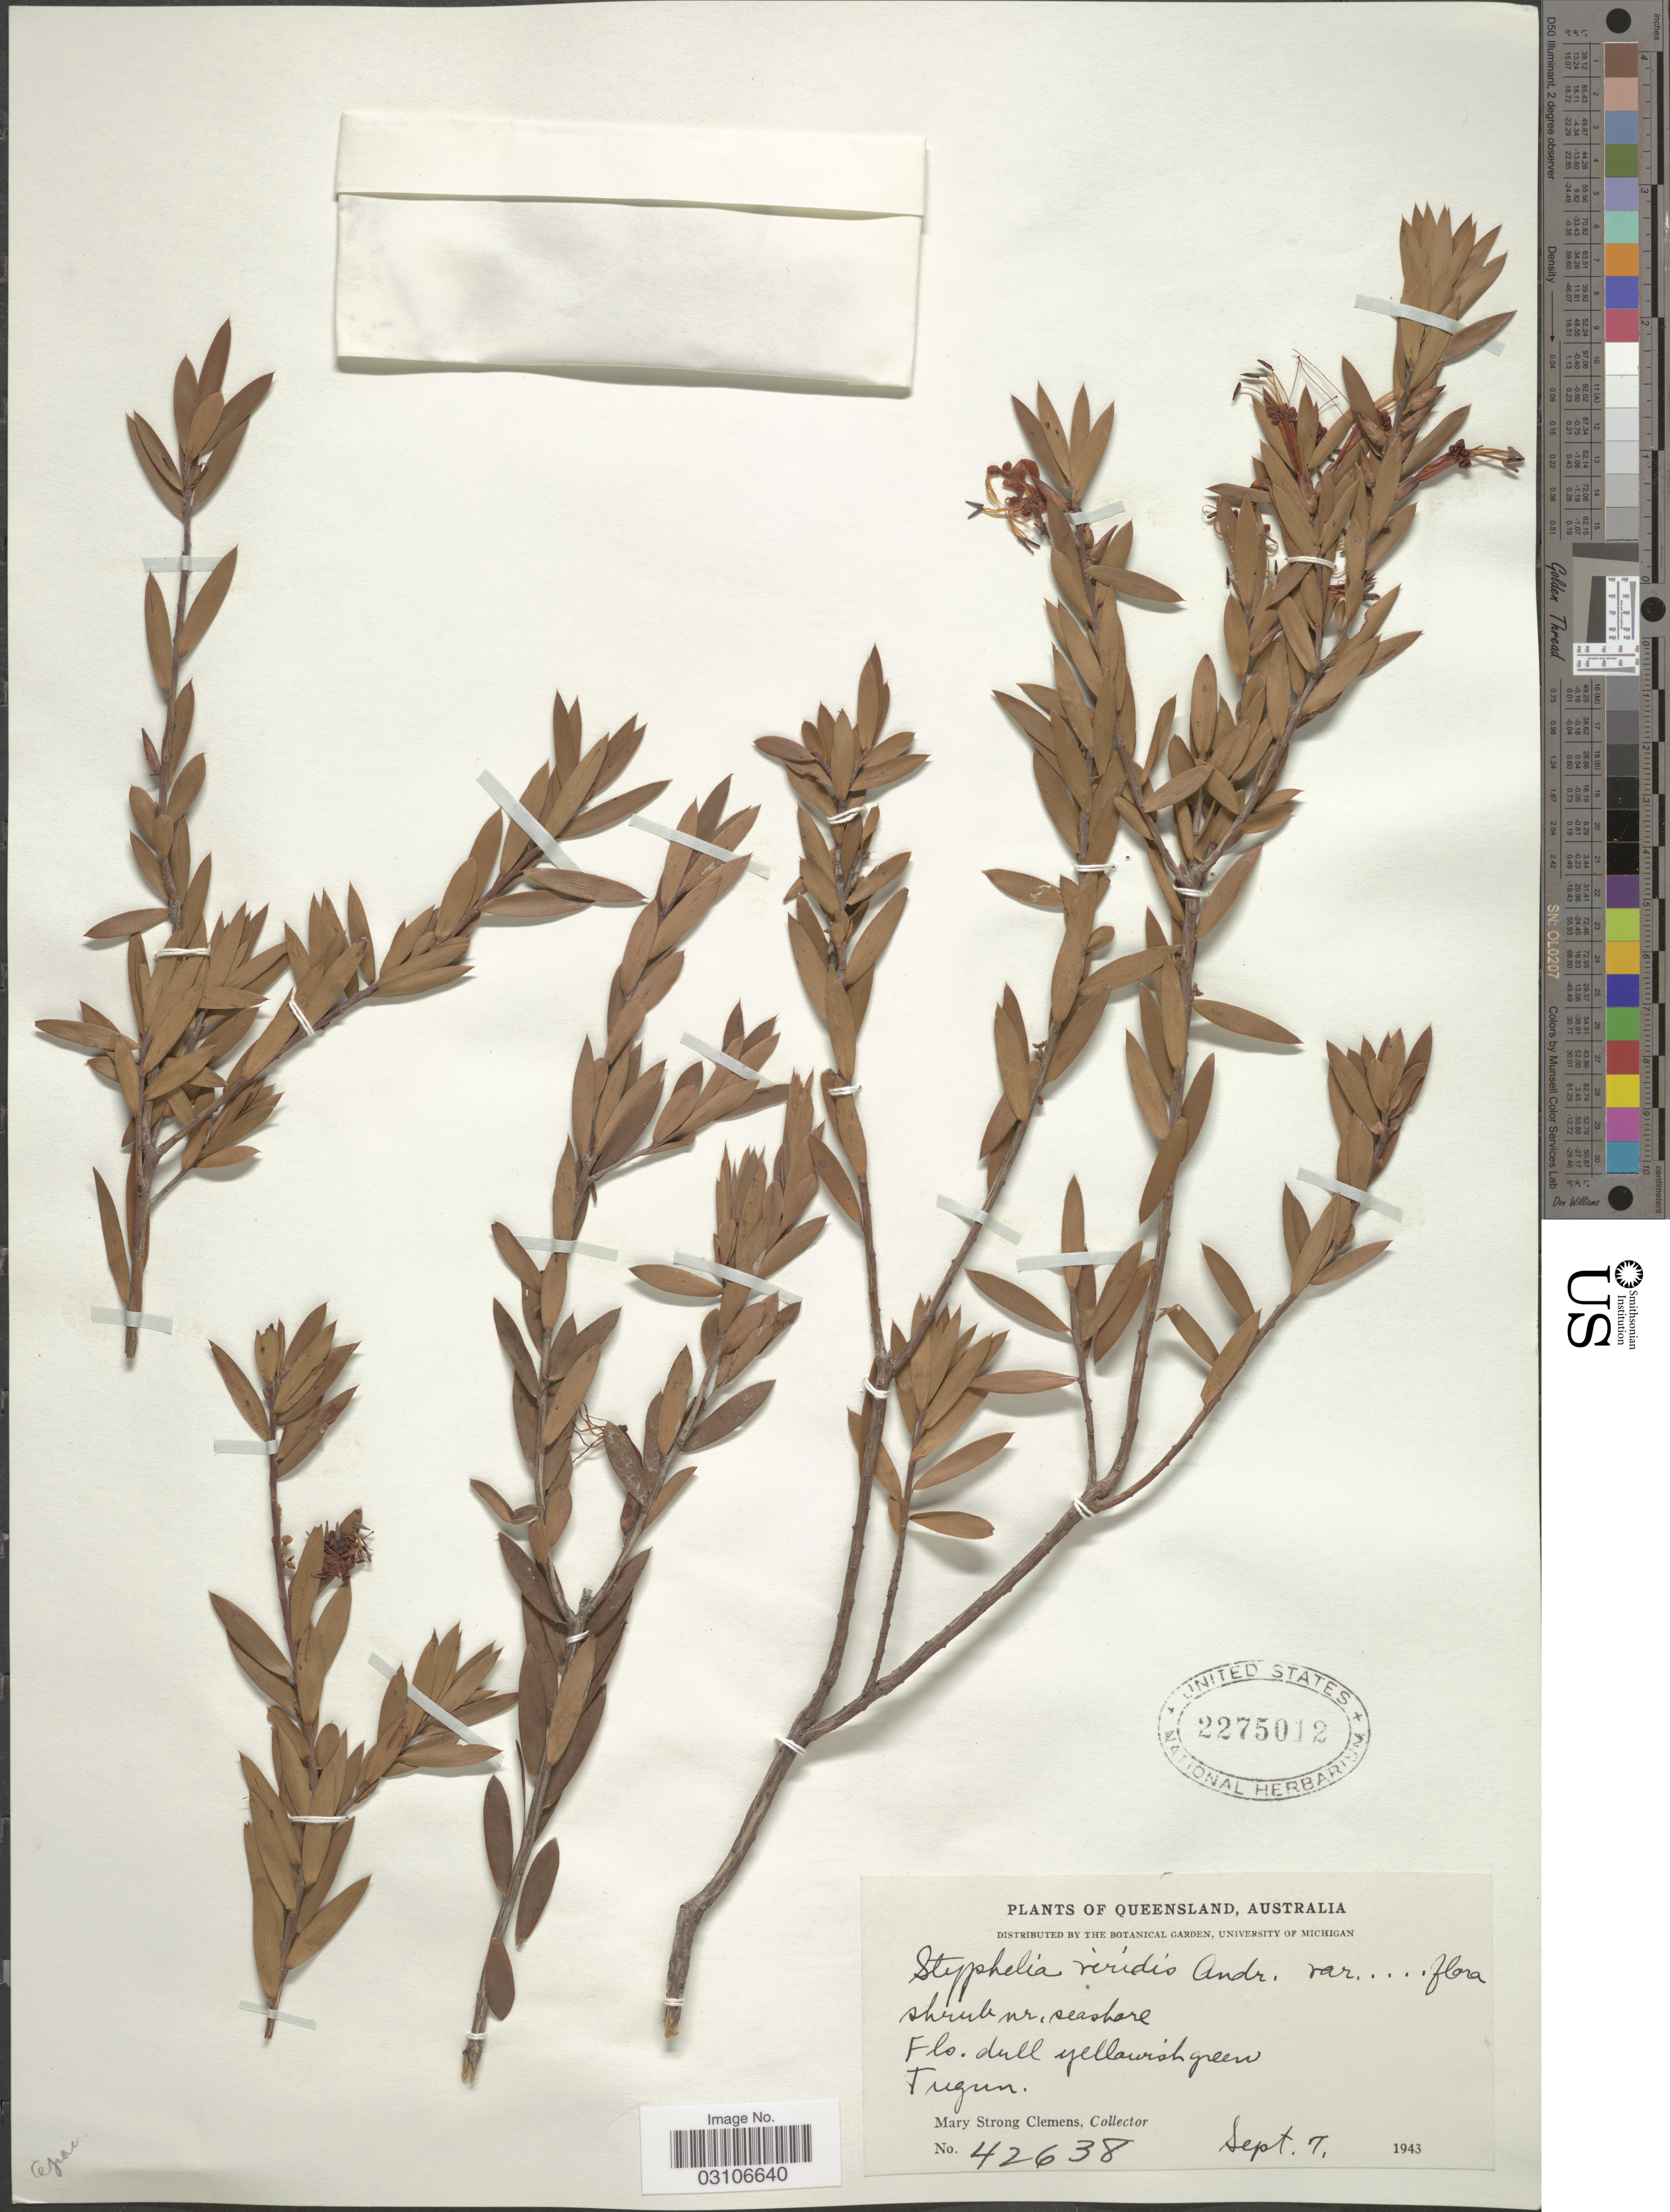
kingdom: Plantae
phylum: Tracheophyta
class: Magnoliopsida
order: Ericales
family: Ericaceae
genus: Styphelia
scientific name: Styphelia viridis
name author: Andrews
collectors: M. S. Clemens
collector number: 42638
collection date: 1943-09-07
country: Australia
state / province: Queensland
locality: Fugun.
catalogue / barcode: US 2275012